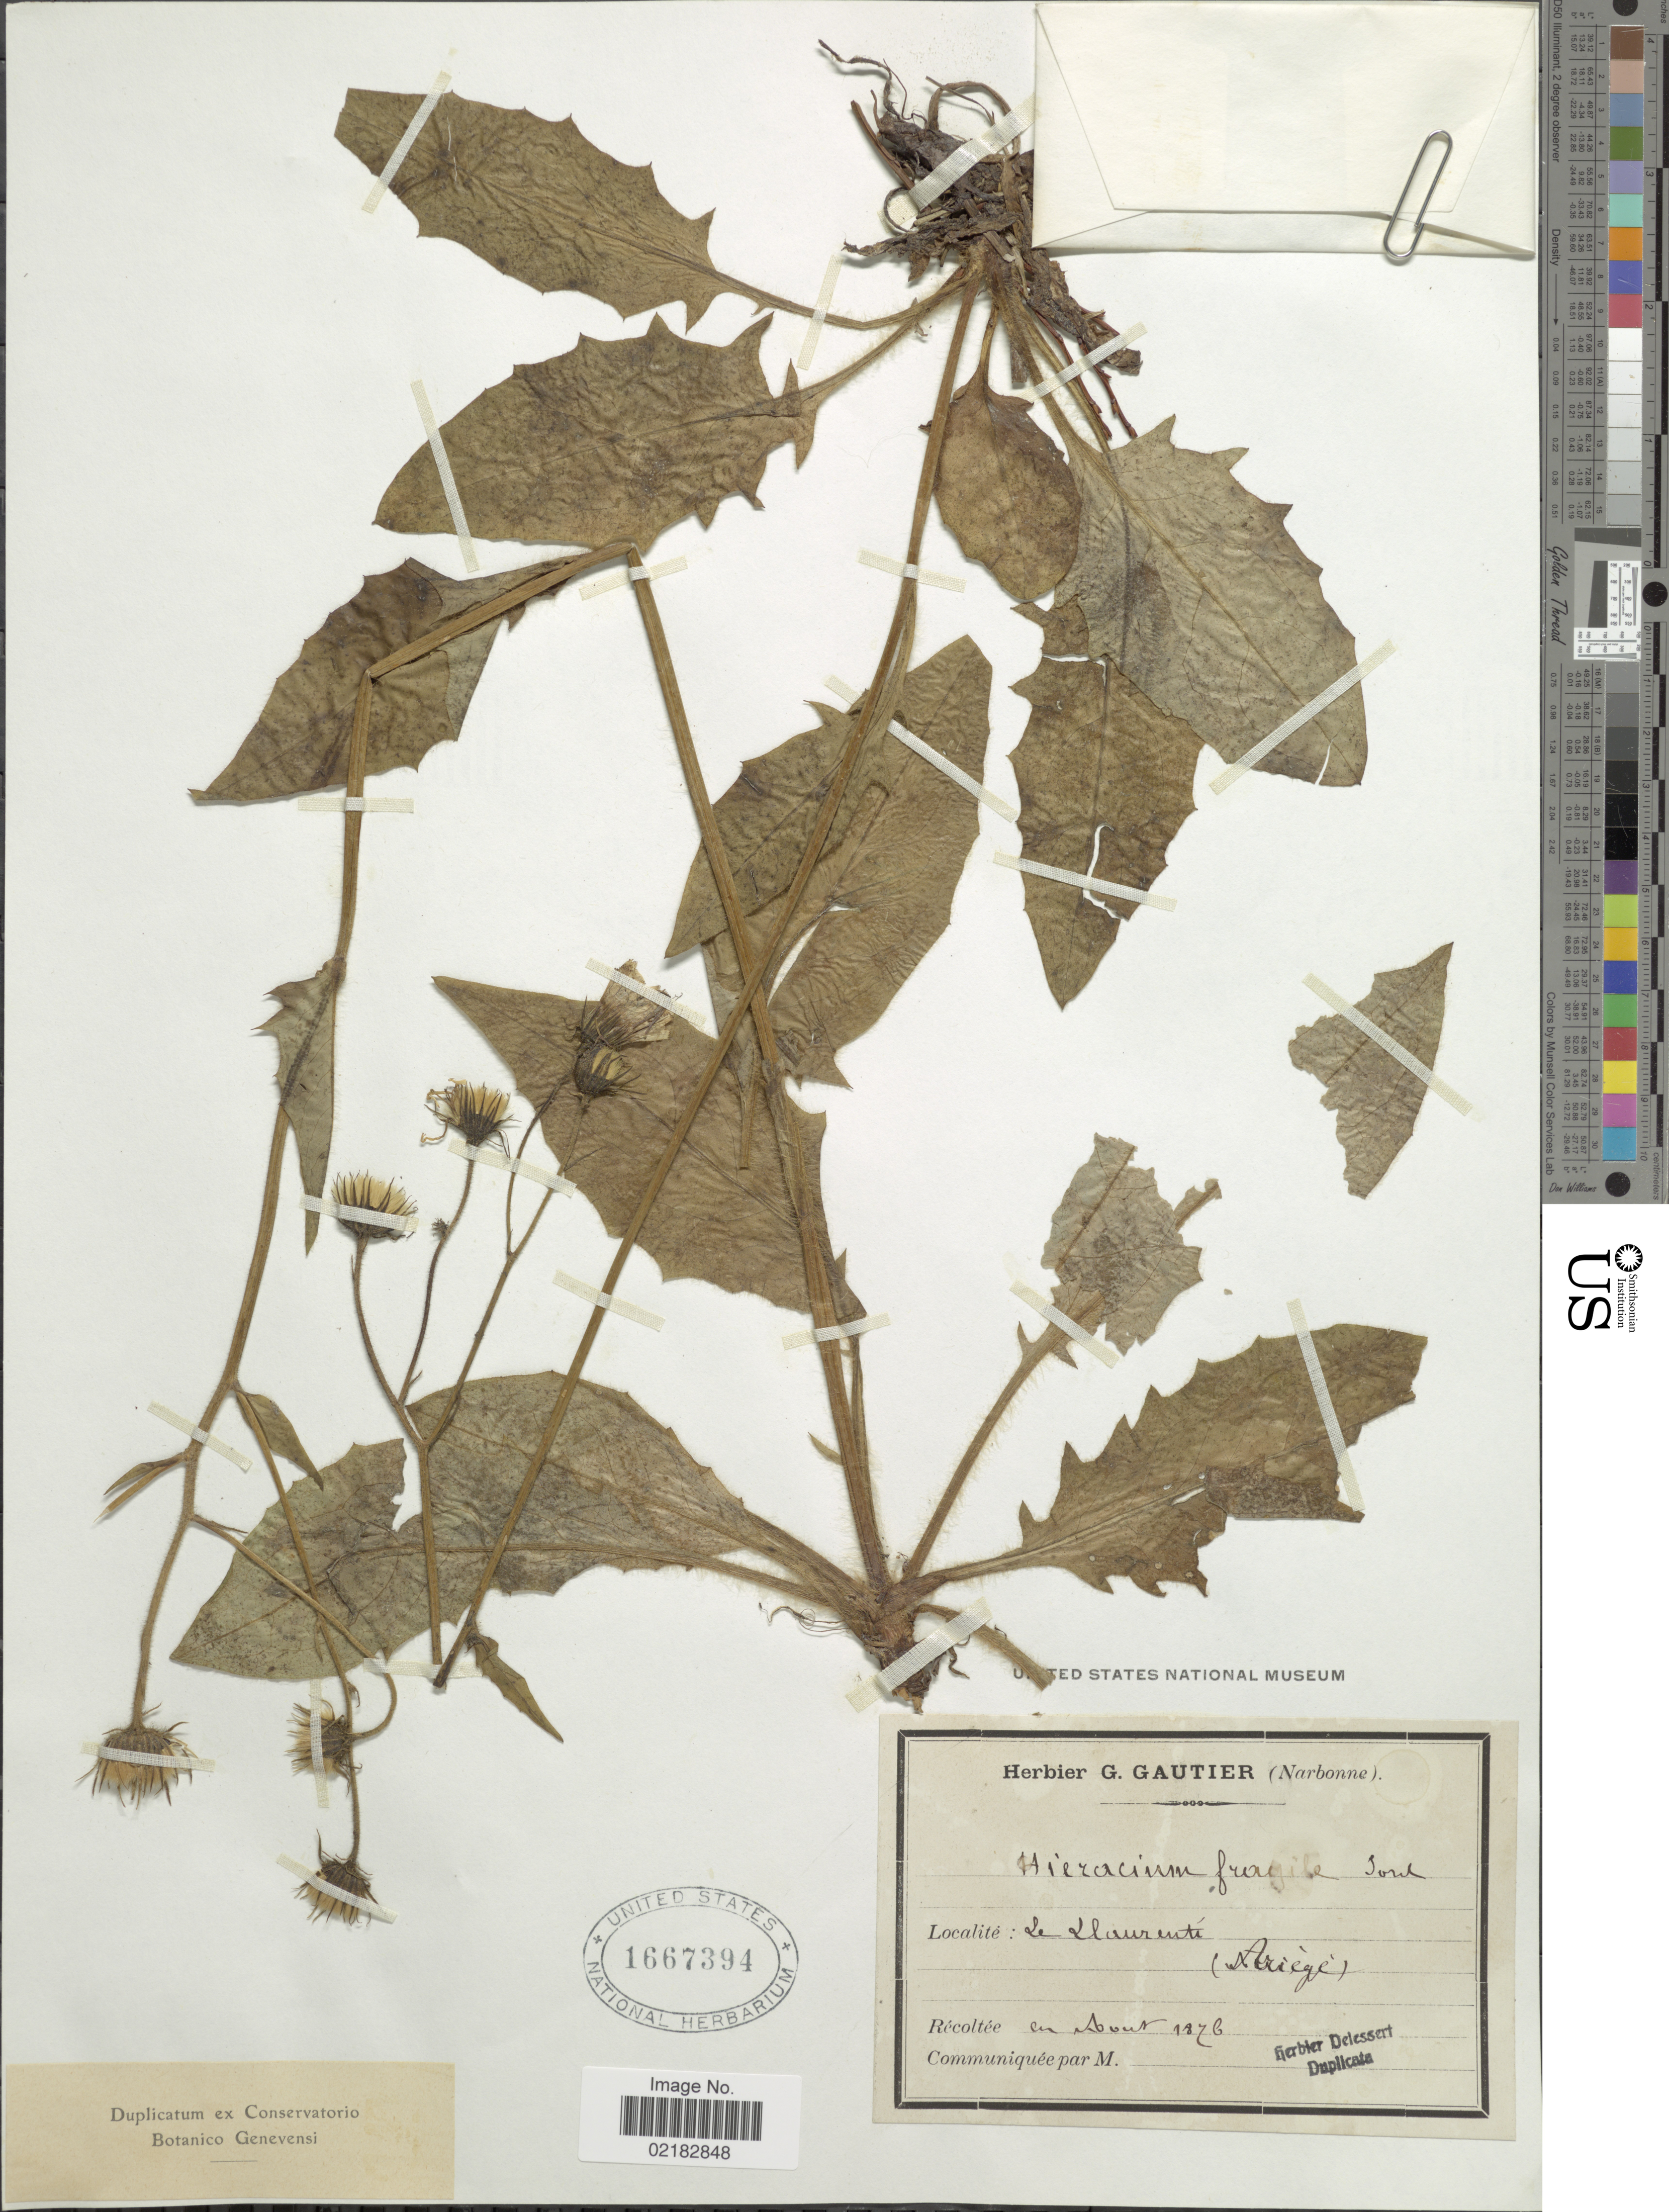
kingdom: Plantae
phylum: Tracheophyta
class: Magnoliopsida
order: Asterales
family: Asteraceae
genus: Hieracium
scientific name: Hieracium glaucinum subsp. fragile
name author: (Jord.) O. Bolòs & Vigo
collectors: ex herb. G. Gautier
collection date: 1878-08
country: France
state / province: Occitanie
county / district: Ariège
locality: Le Llaurreute, (Ariege)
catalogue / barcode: US 1667394